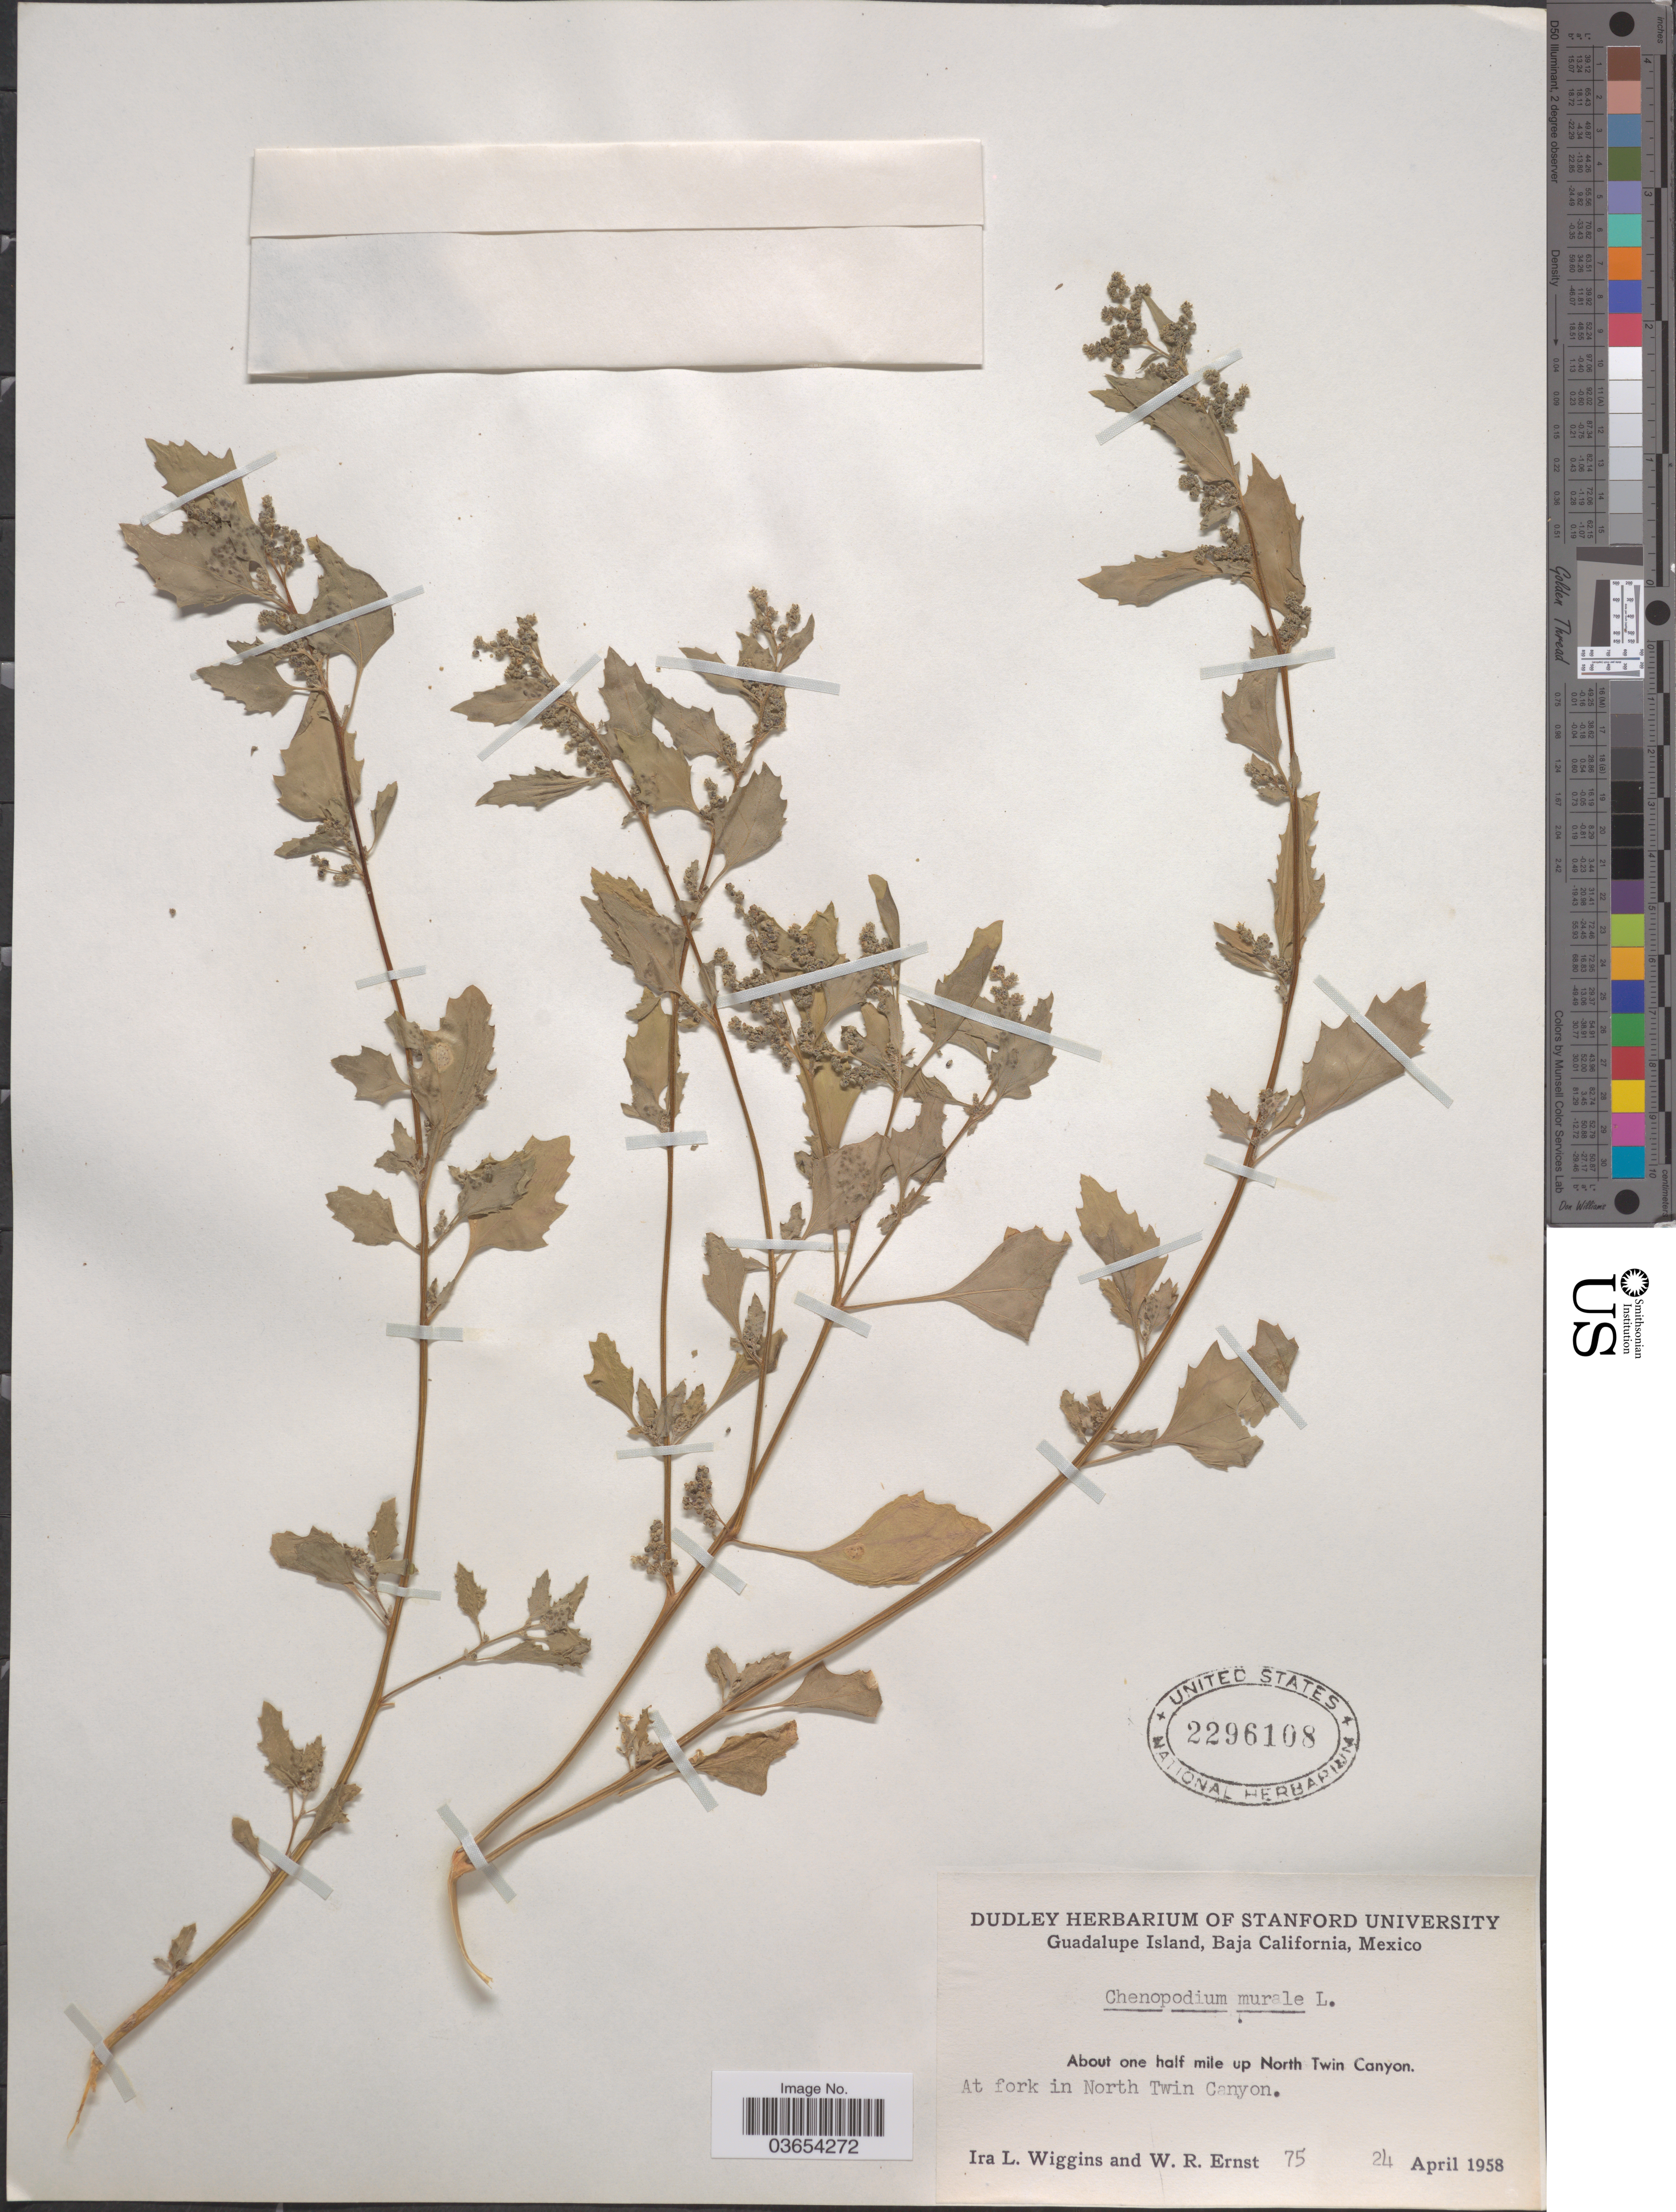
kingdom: Plantae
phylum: Tracheophyta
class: Magnoliopsida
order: Caryophyllales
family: Amaranthaceae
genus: Chenopodium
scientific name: Chenopodium murale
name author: L.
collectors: I. L. Wiggins & W. R. Ernst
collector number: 75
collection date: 1958-04-24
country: Mexico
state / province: Baja California Norte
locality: Guadalupe Island. About one half mile up North Twin Canyon. At fork in North Twin Canyon.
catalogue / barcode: US 2296108